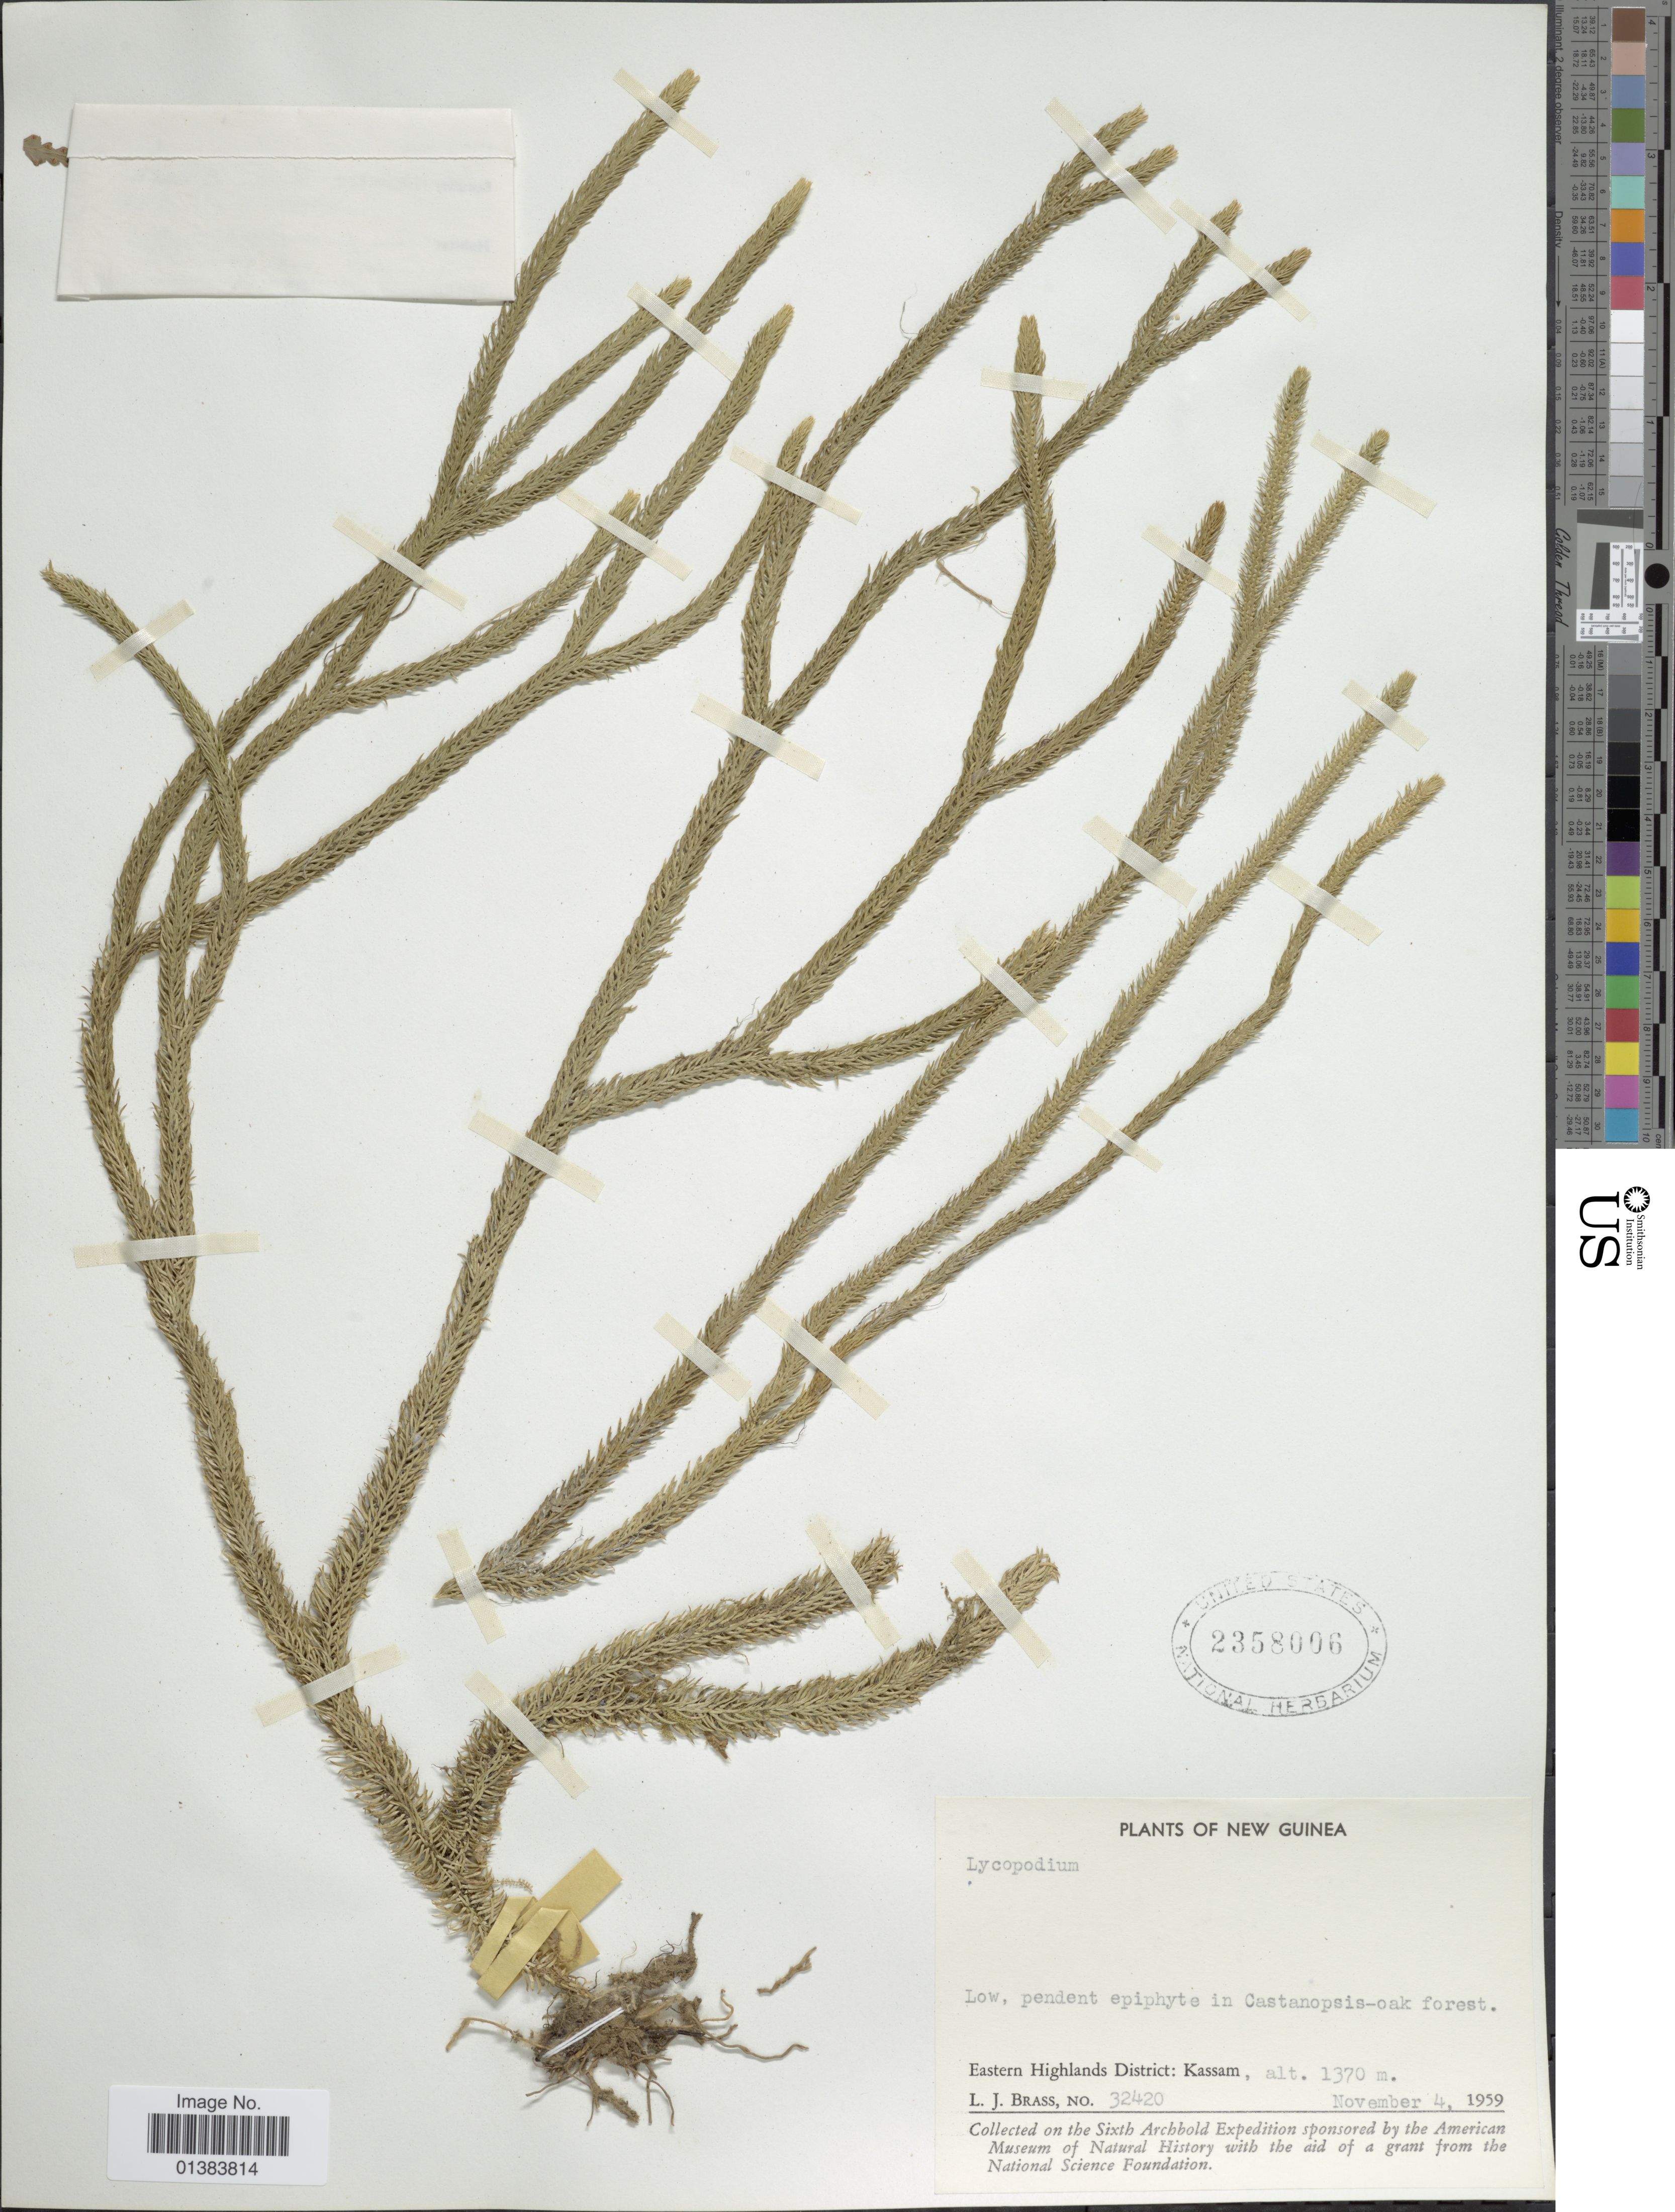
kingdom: Plantae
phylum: Tracheophyta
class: Lycopodiopsida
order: Lycopodiales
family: Lycopodiaceae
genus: Phlegmariurus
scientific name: Phlegmariurus verticillatus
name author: (L. f.) A. R. Field & Testo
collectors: L. J. Brass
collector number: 32420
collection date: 1959-11-04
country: Papua New Guinea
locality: New Guinea, Eastern Highlands District: Kassam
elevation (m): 1370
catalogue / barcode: US 2358006